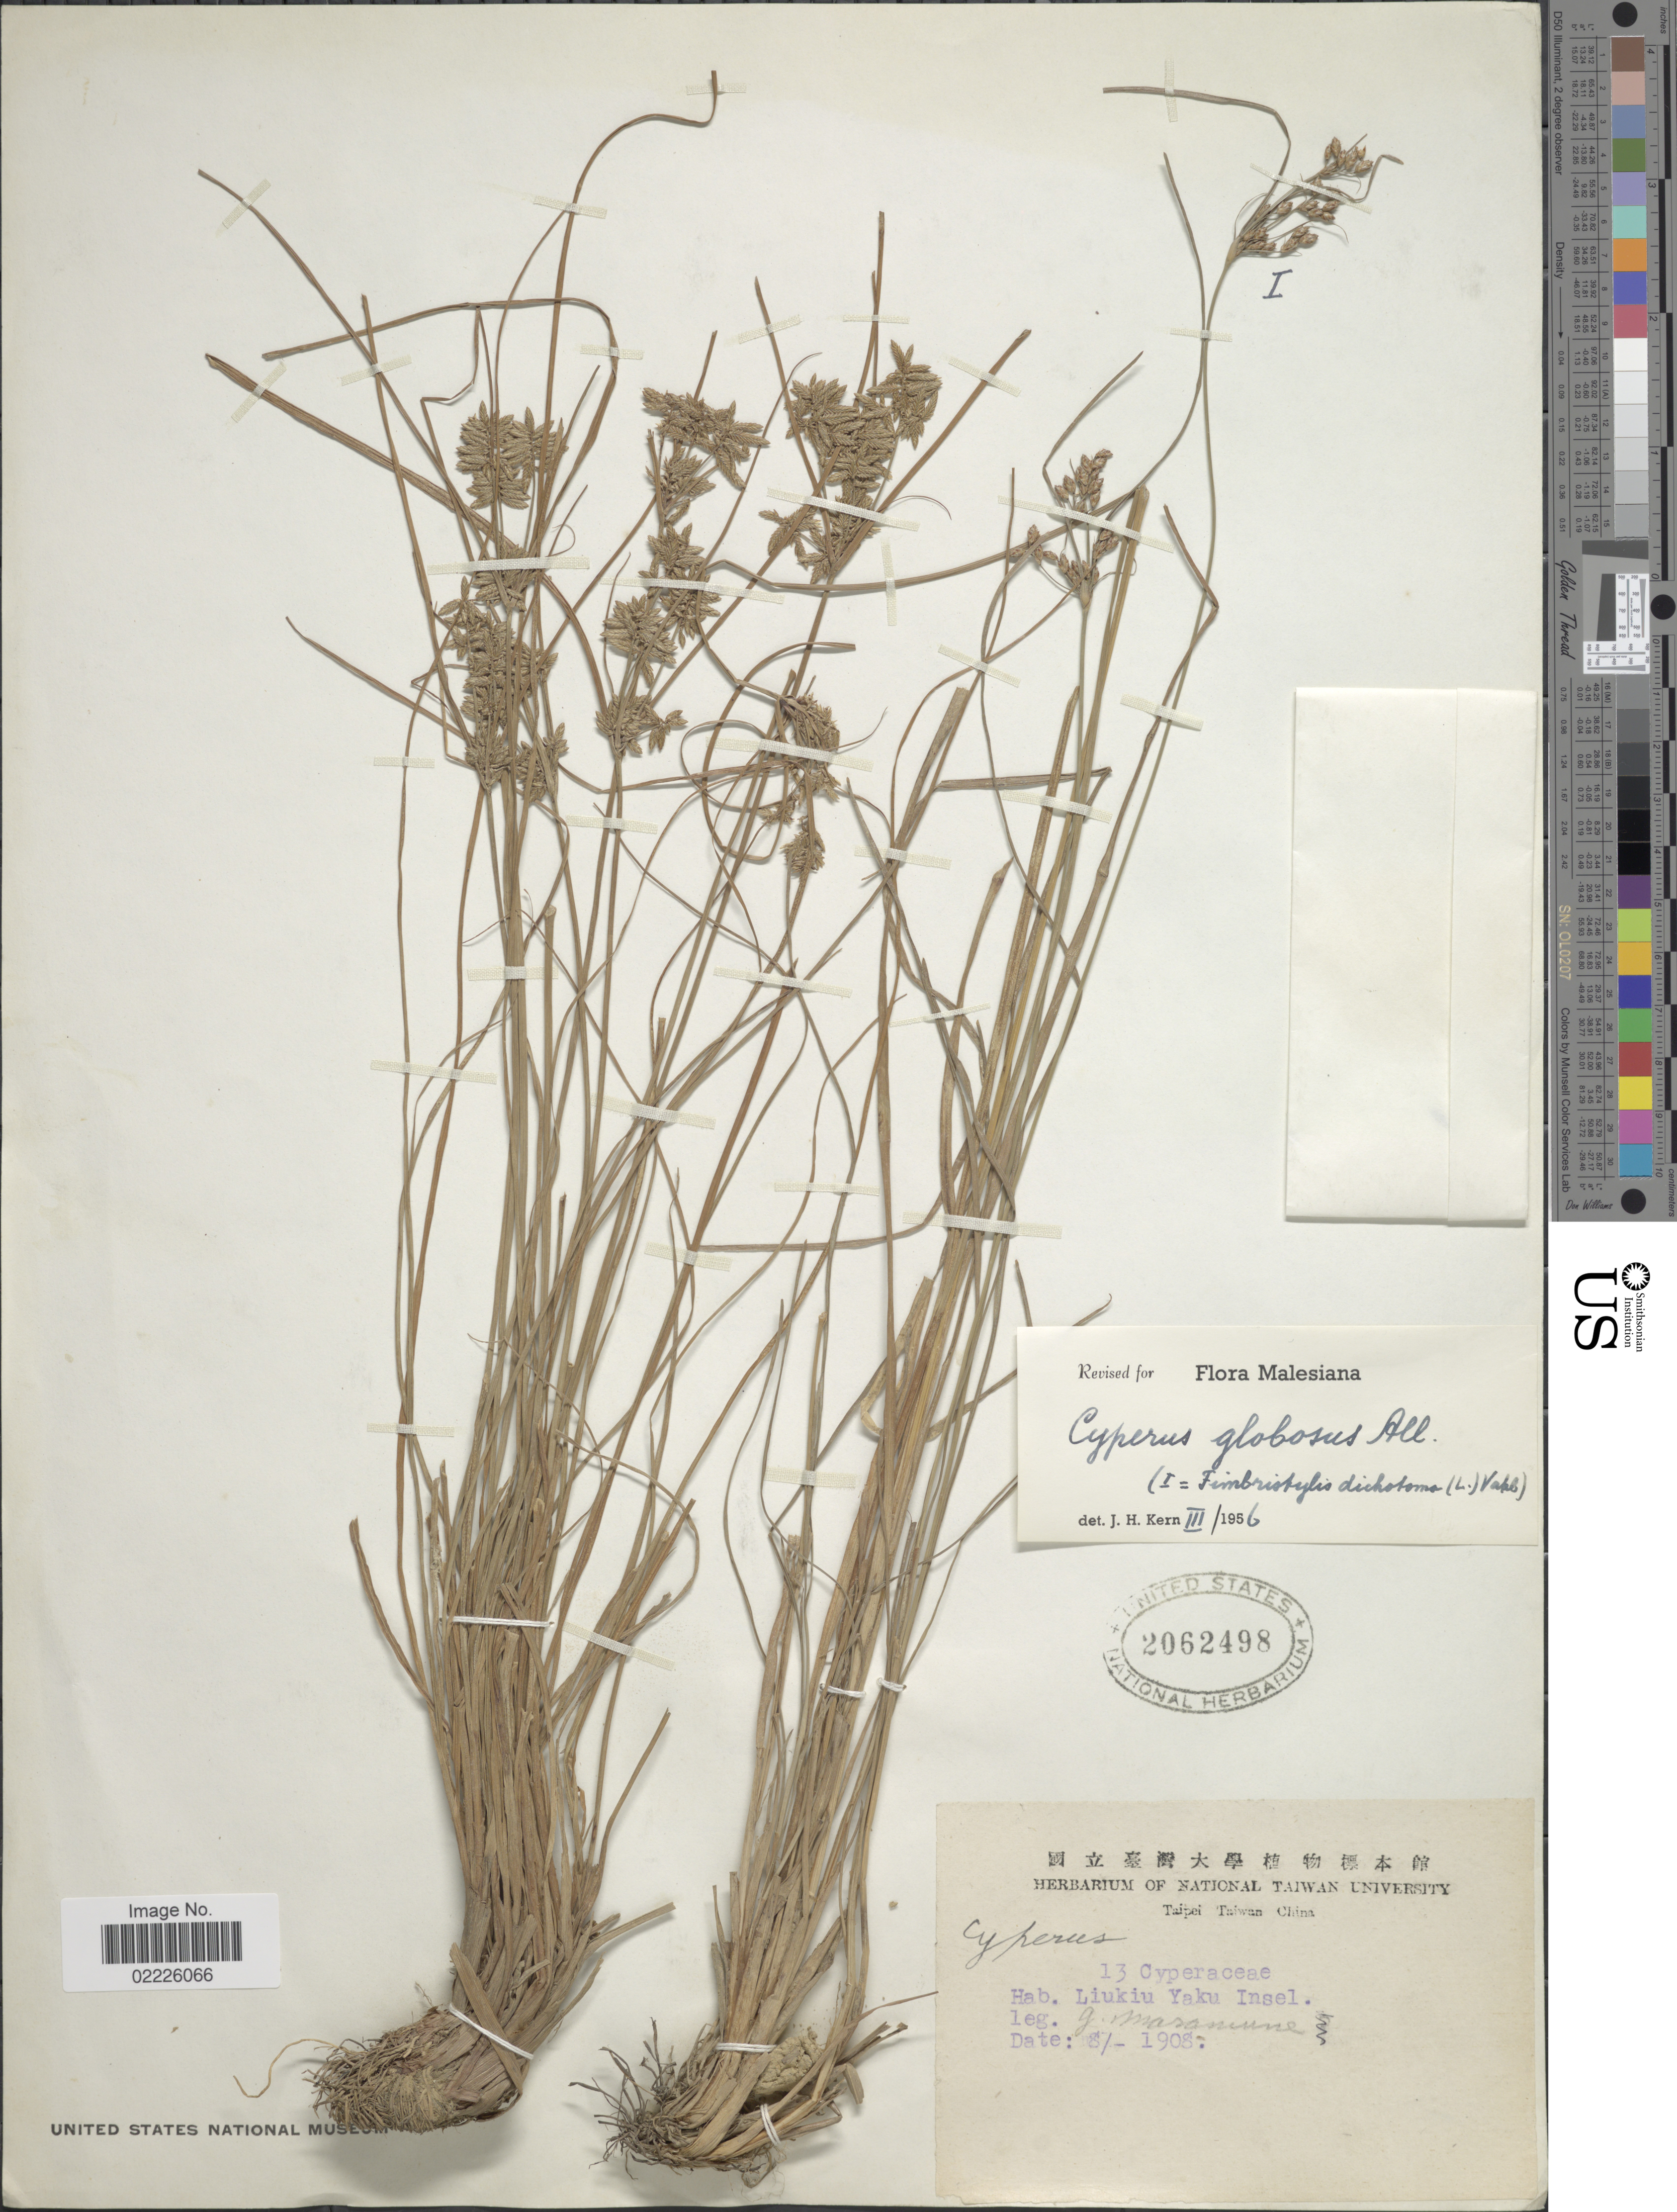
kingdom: Plantae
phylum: Tracheophyta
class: Liliopsida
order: Poales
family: Cyperaceae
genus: Cyperus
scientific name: Cyperus flavidus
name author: Retz.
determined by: Strong, Mark T., (BOT), Smithsonian Institution - National Museum of Natural History (UNITED STATES)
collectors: G. Masamune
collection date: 1908-08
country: Japan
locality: Liukiu Yaku Insel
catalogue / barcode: US 2062498